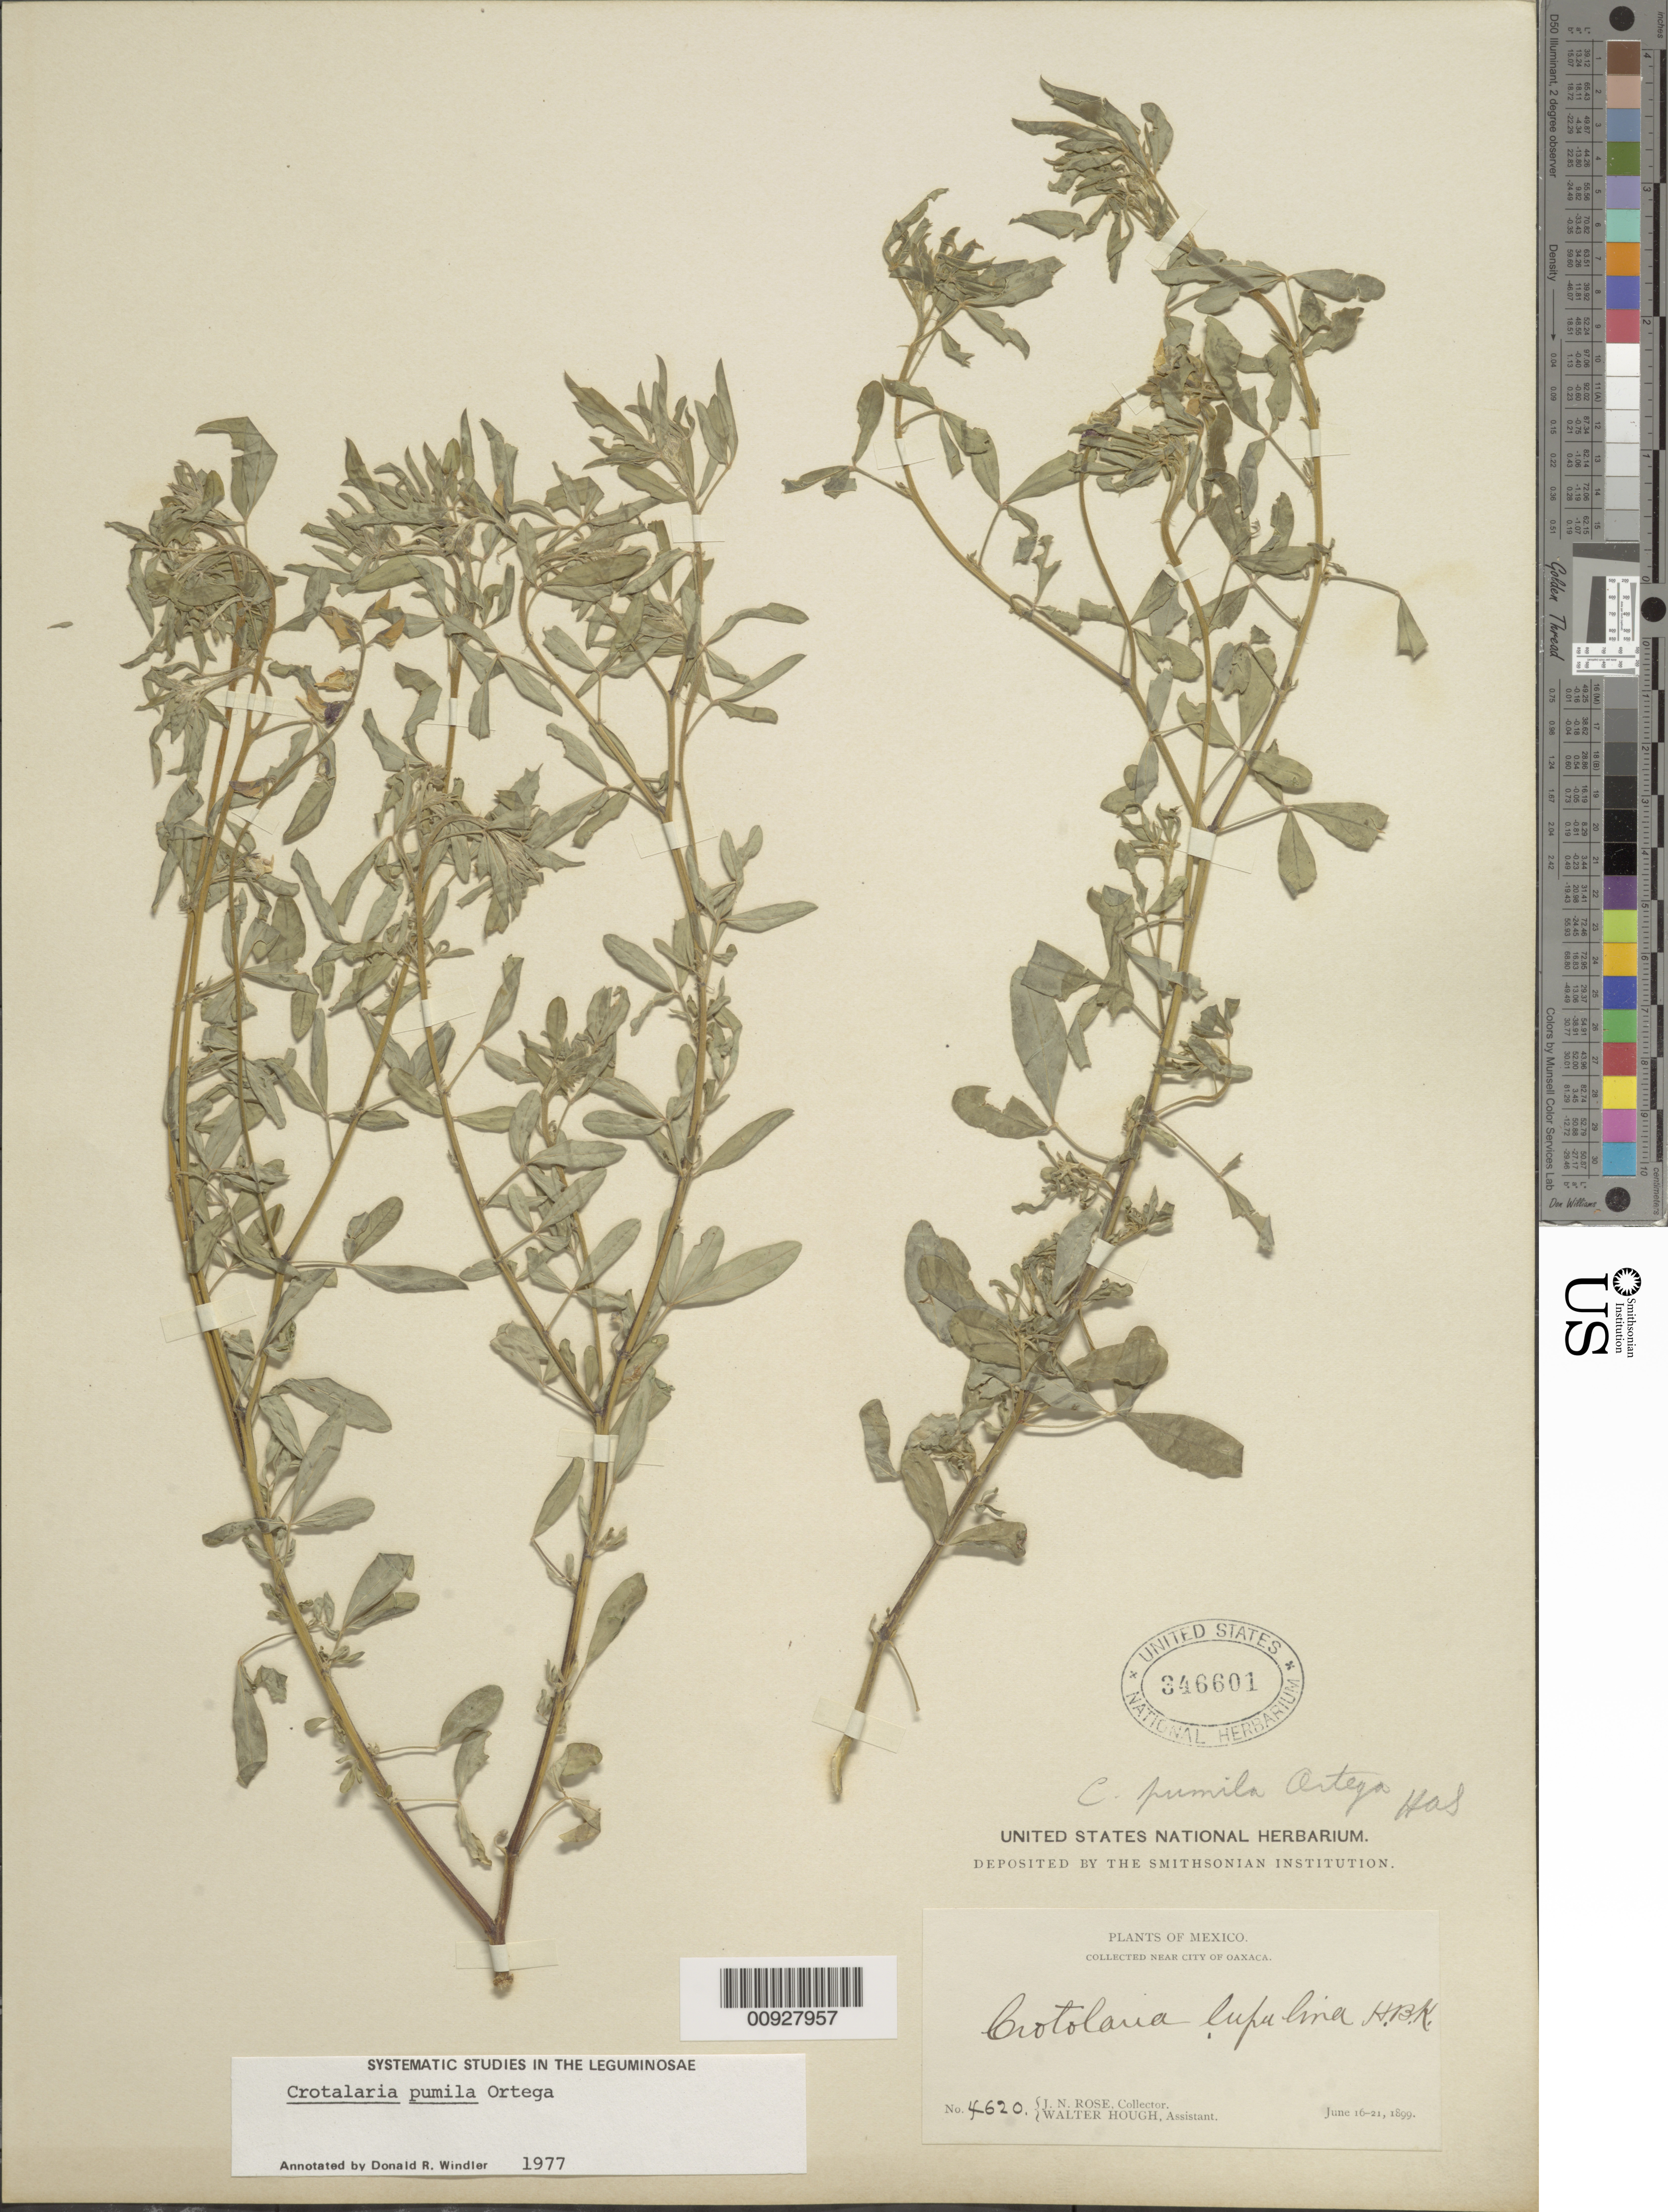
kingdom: Plantae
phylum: Tracheophyta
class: Magnoliopsida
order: Fabales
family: Fabaceae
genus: Crotalaria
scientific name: Crotalaria pumila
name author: Ortega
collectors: J. N. Rose & W. Hough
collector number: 4620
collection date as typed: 16 Jun 1899 to 21 Jun 1899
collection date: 1899-06-16/1899-06-21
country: Mexico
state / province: Oaxaca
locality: Near city of Oaxaca.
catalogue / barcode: US 346601